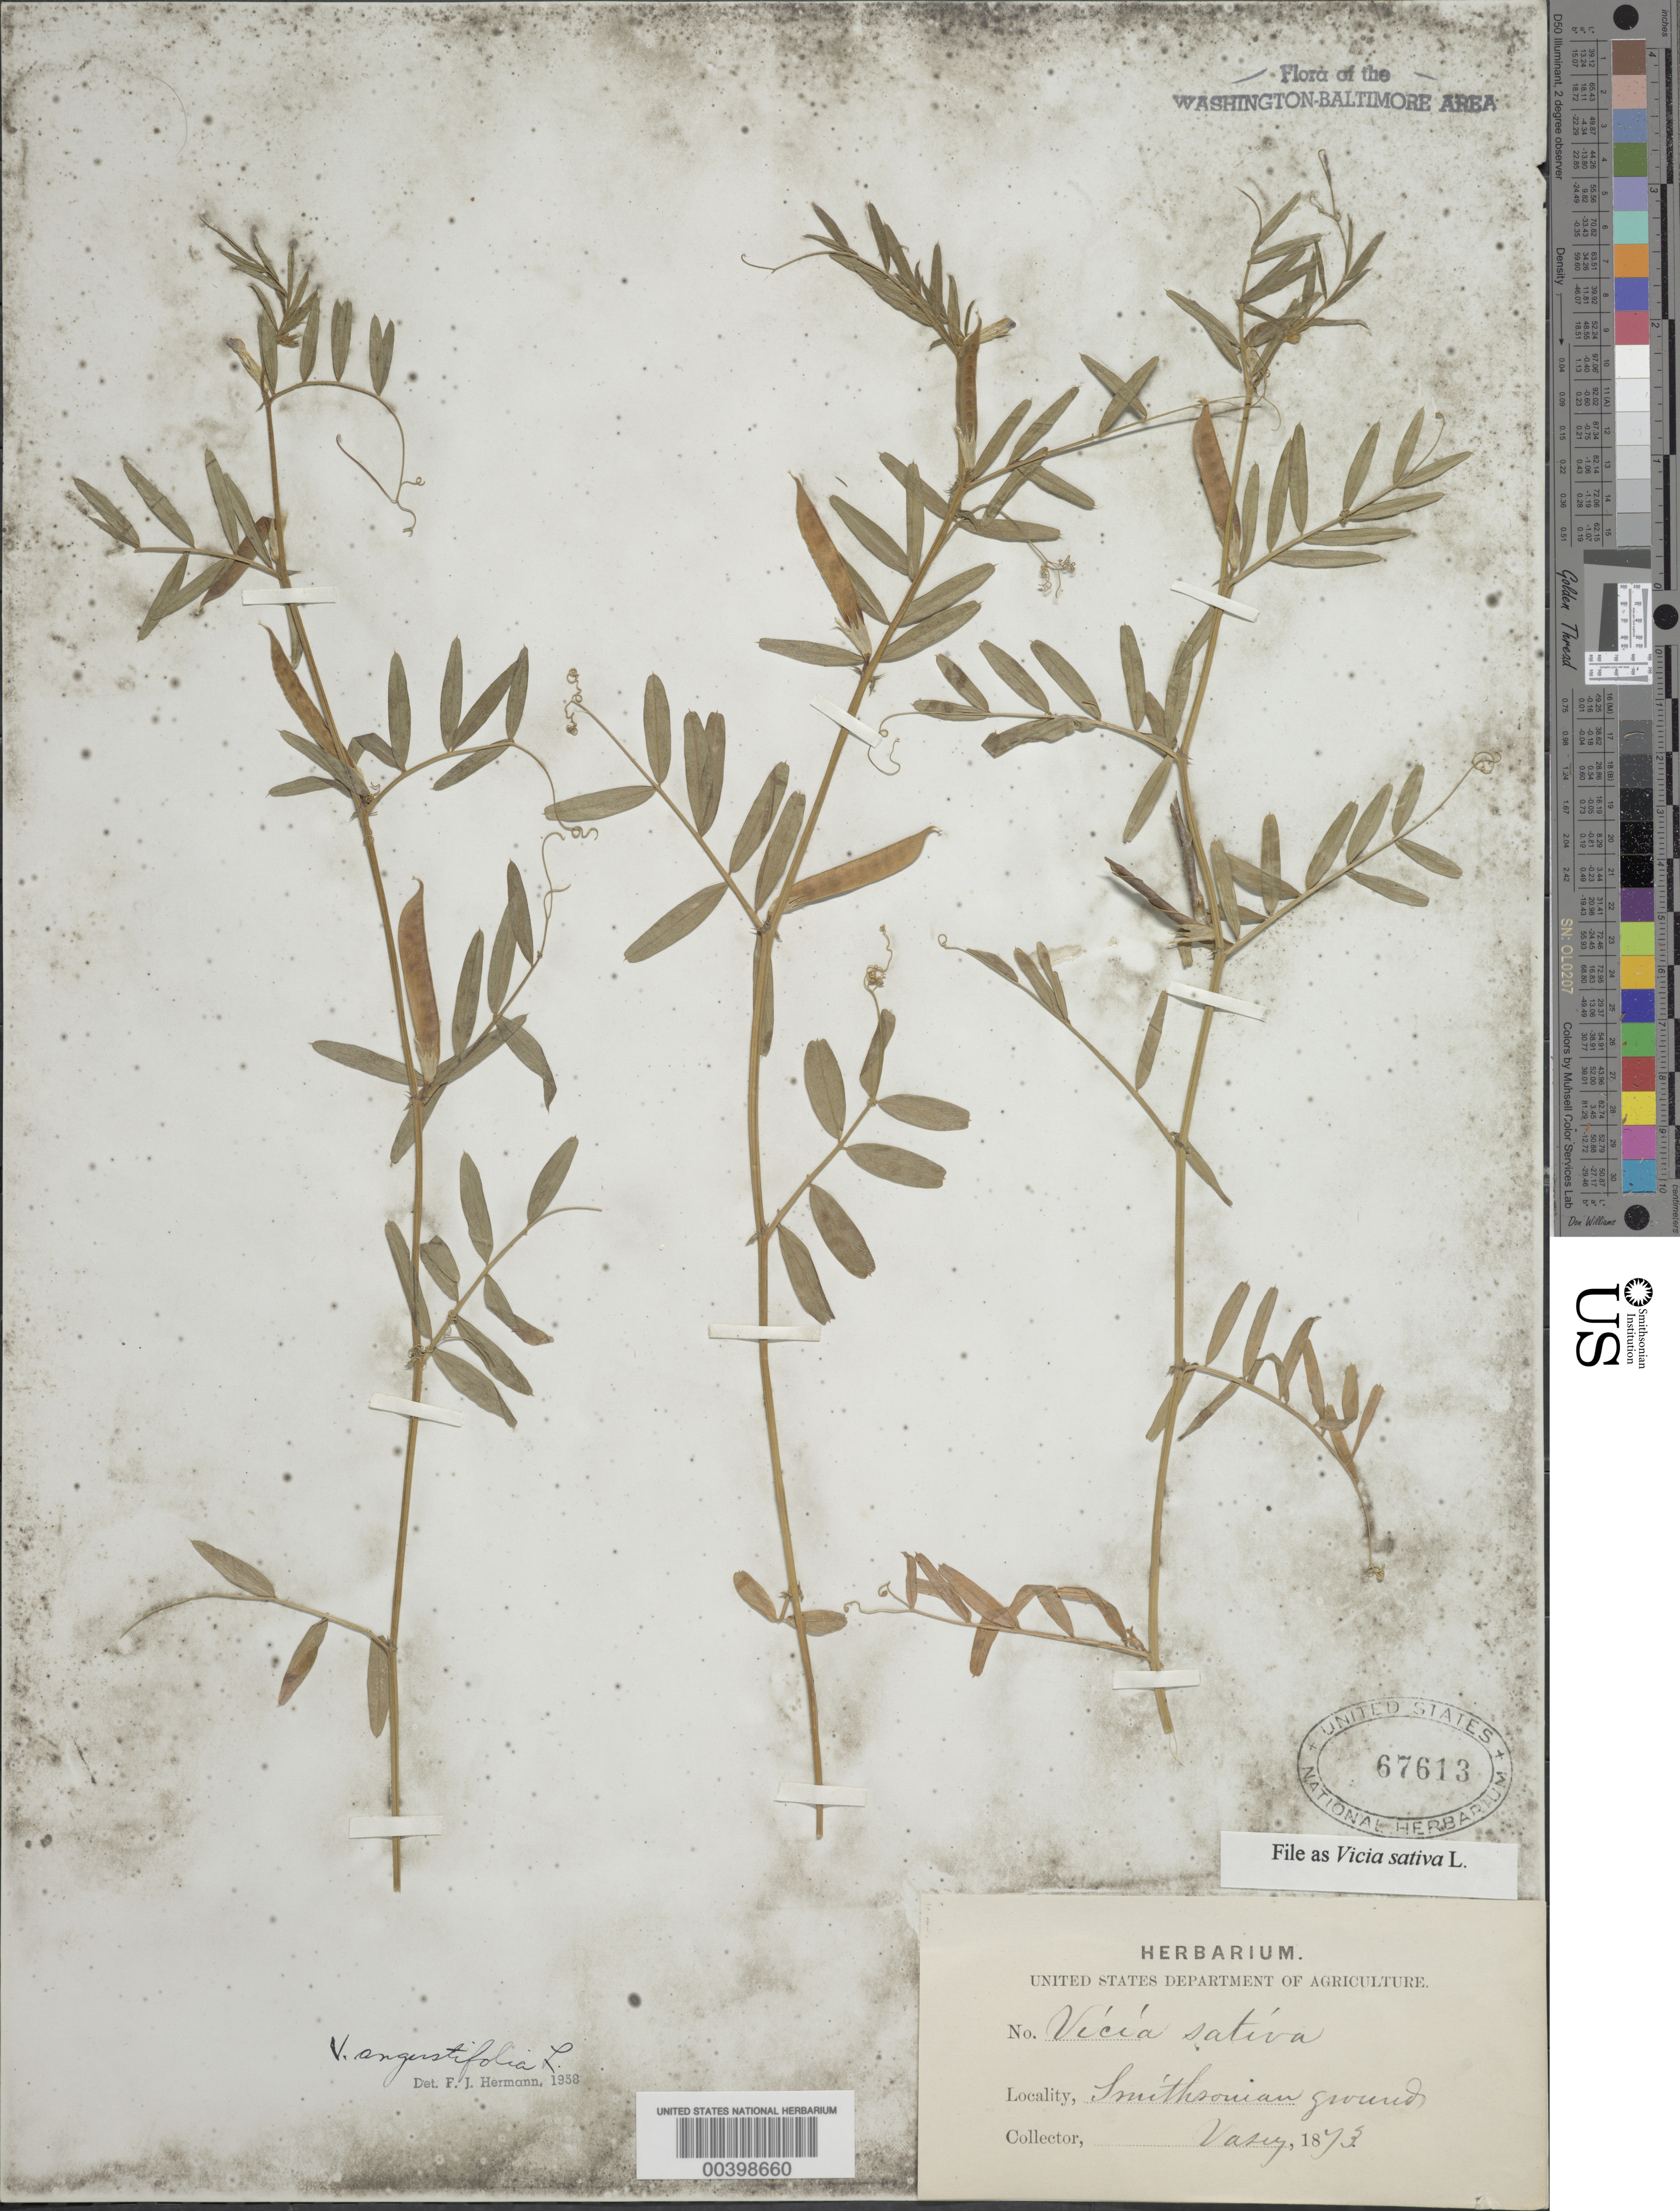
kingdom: Plantae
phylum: Tracheophyta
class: Magnoliopsida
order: Fabales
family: Fabaceae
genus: Vicia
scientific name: Vicia sativa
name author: L.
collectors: G. Vasey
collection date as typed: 1873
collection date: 1873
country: United States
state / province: District of Columbia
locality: Smithsonian grounds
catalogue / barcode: US 67613